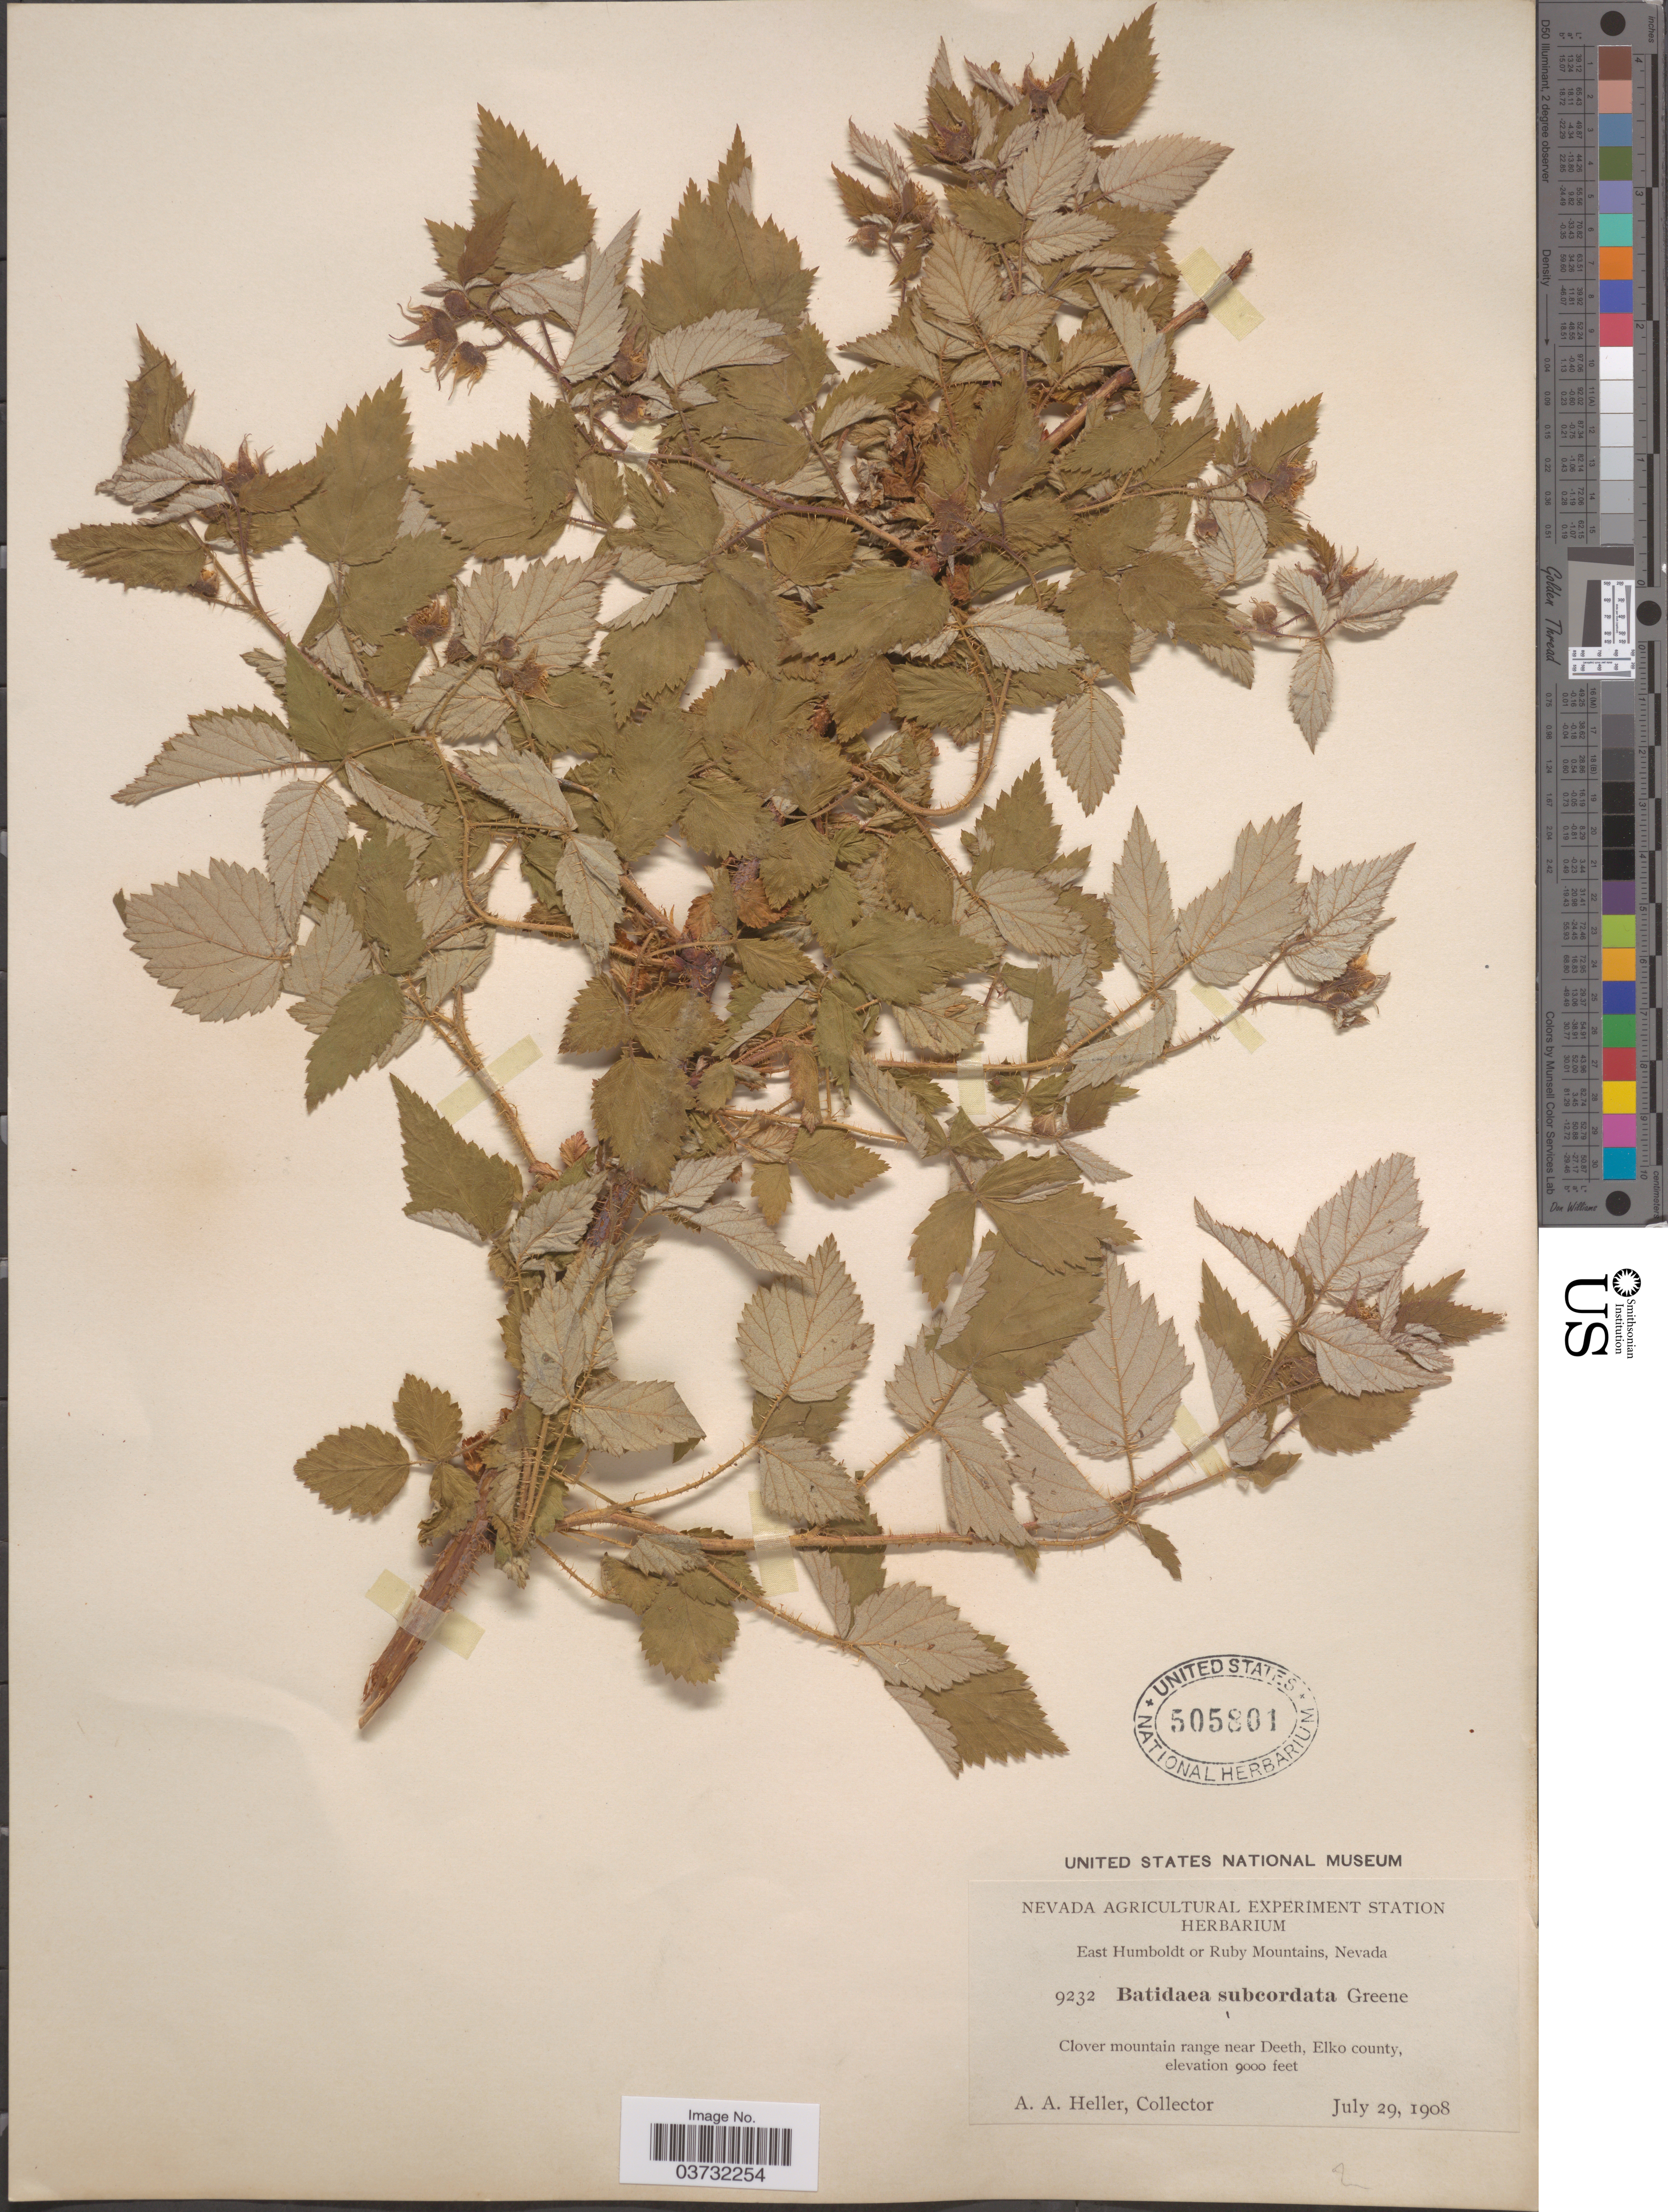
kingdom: Plantae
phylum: Tracheophyta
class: Magnoliopsida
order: Rosales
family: Rosaceae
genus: Rubus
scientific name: Rubus subcordatus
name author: H.E. Weber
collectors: A. A. Heller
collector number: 9232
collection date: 1908-07-29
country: United States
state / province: Nevada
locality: East Humboldt or Ruby Mountains. Clover mountain range near Deeth, Elko County.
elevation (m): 2743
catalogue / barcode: US 505801